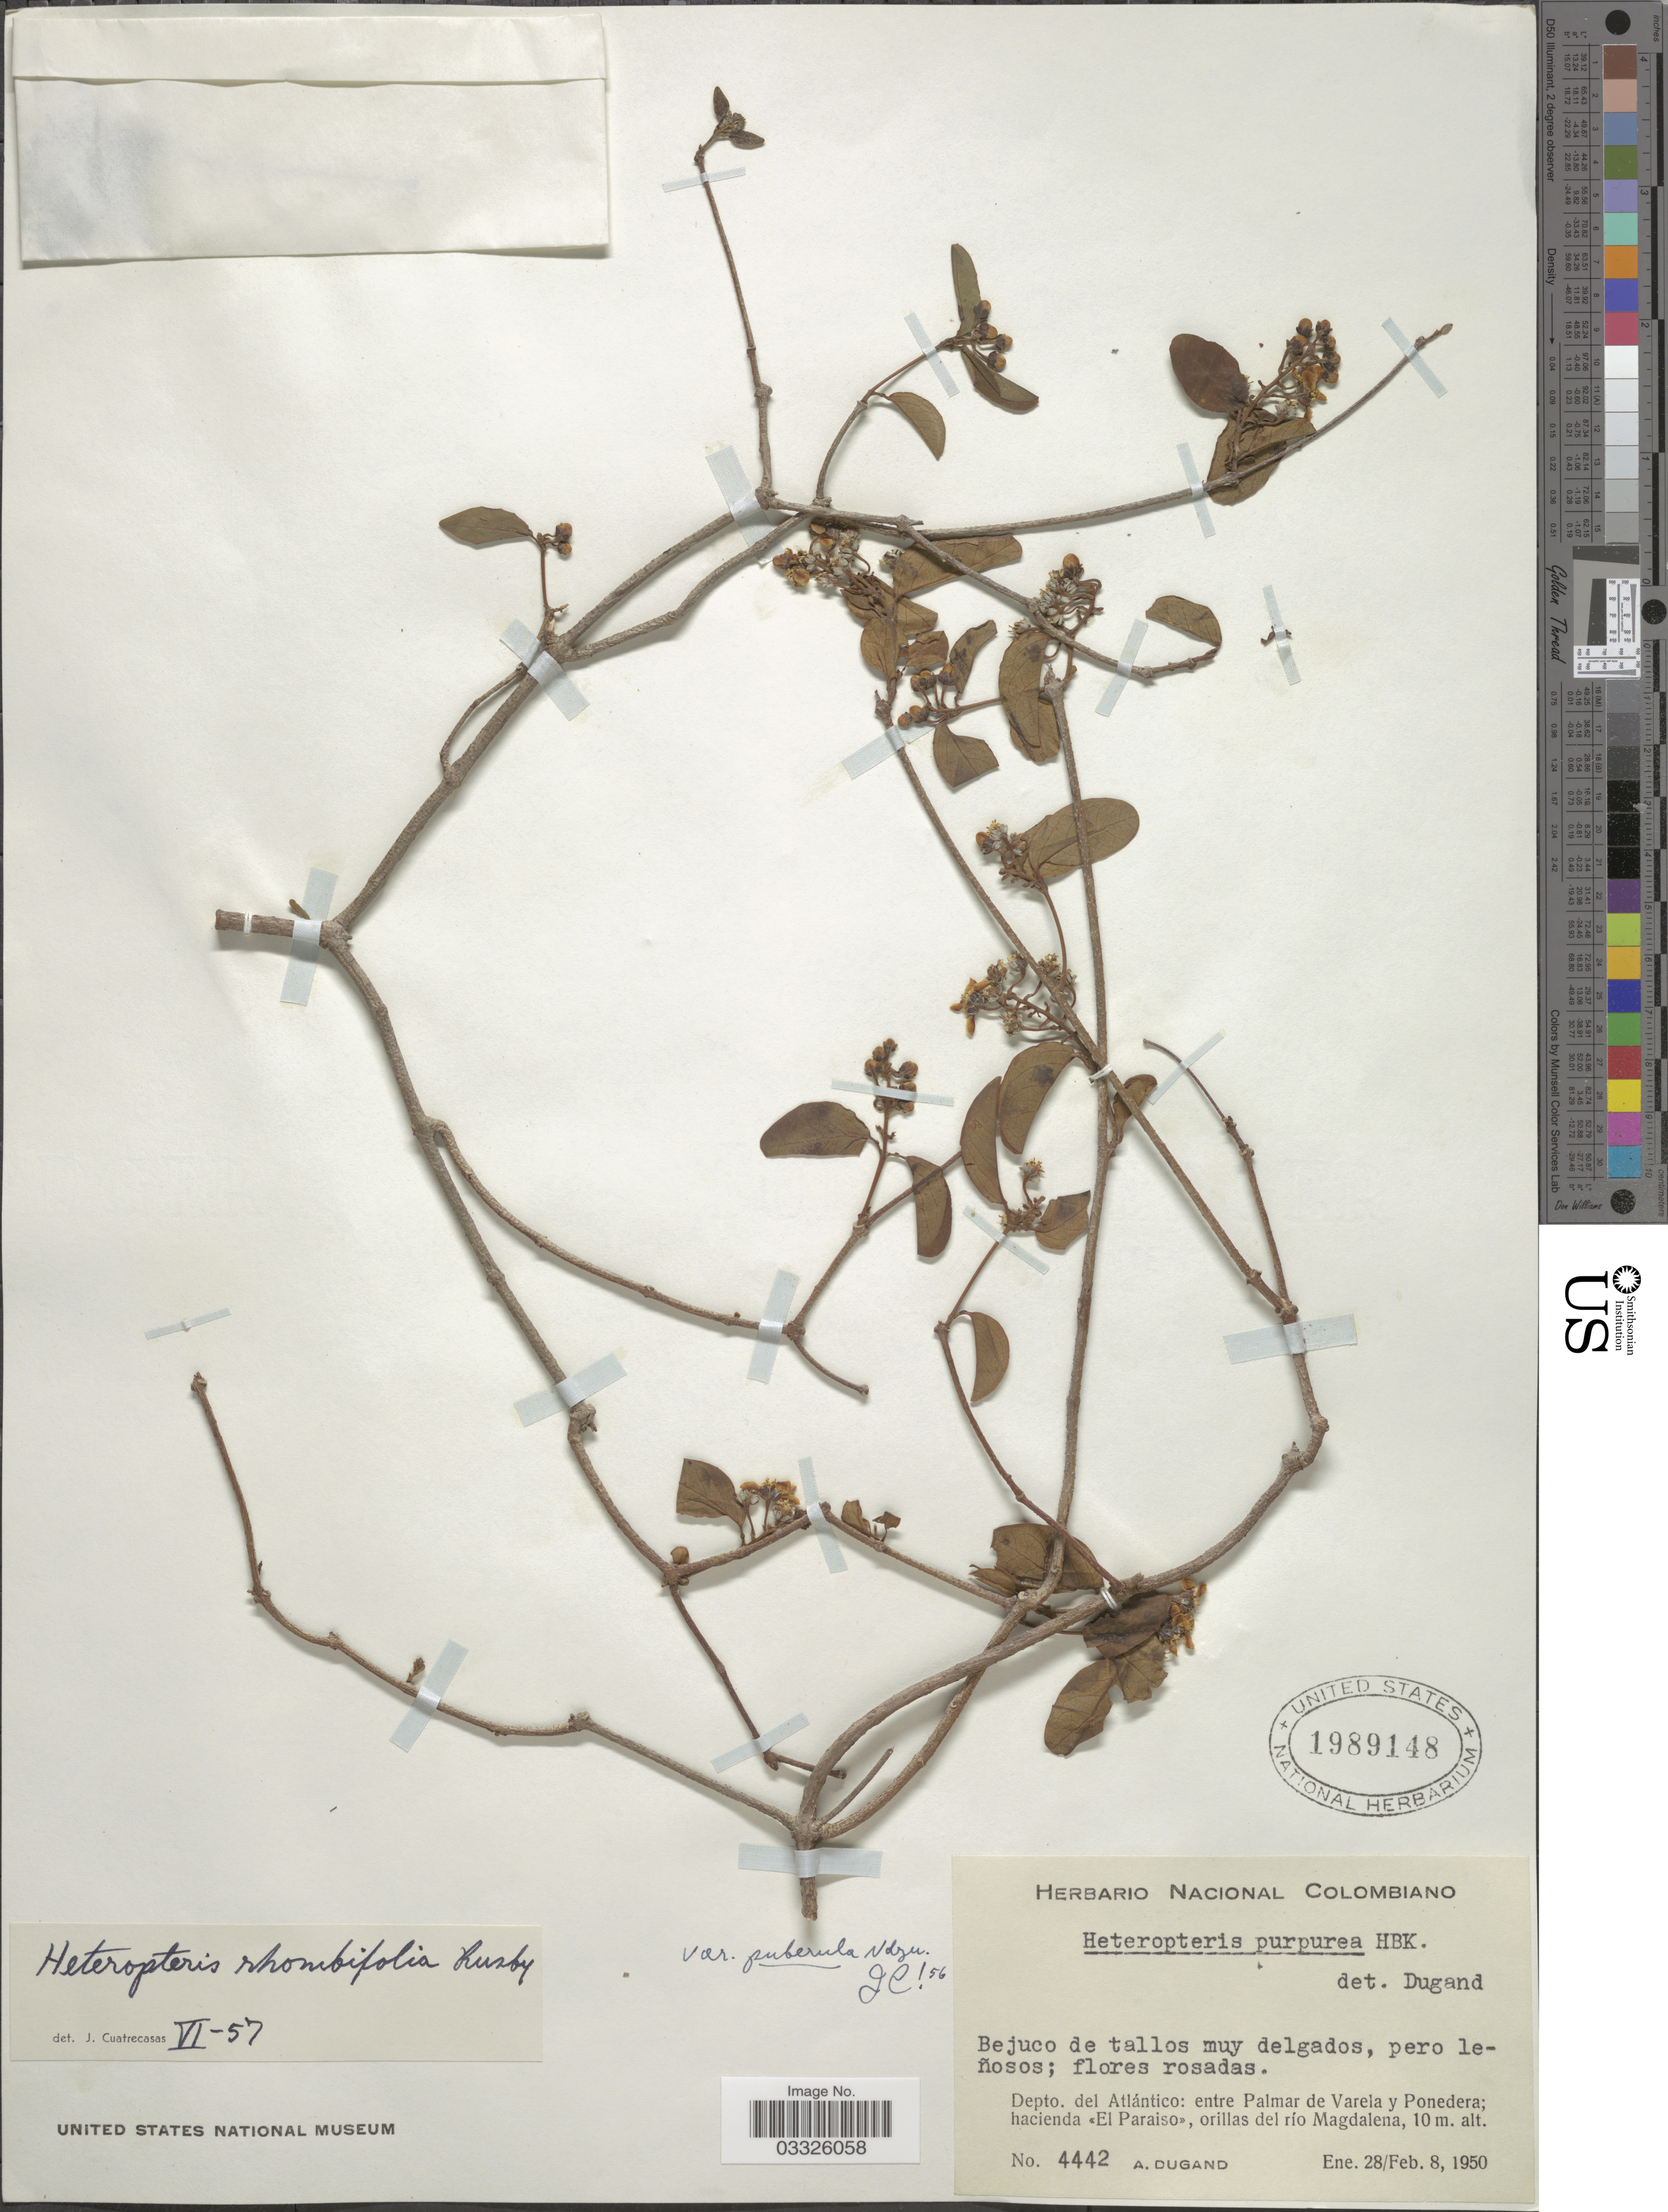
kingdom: Plantae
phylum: Tracheophyta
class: Magnoliopsida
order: Malpighiales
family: Malpighiaceae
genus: Heteropterys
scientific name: Heteropterys prunifolia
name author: (Kunth) W.R. Anderson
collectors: A. Dugand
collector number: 4442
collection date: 1950-01-28/1950-02-08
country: Colombia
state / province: Atlántico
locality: Depto. del Atlántico: entre Palmar de Varela y Ponedera; hacienda «El Paraiso», orillas del río Magdalena.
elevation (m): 10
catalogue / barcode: US 1989148